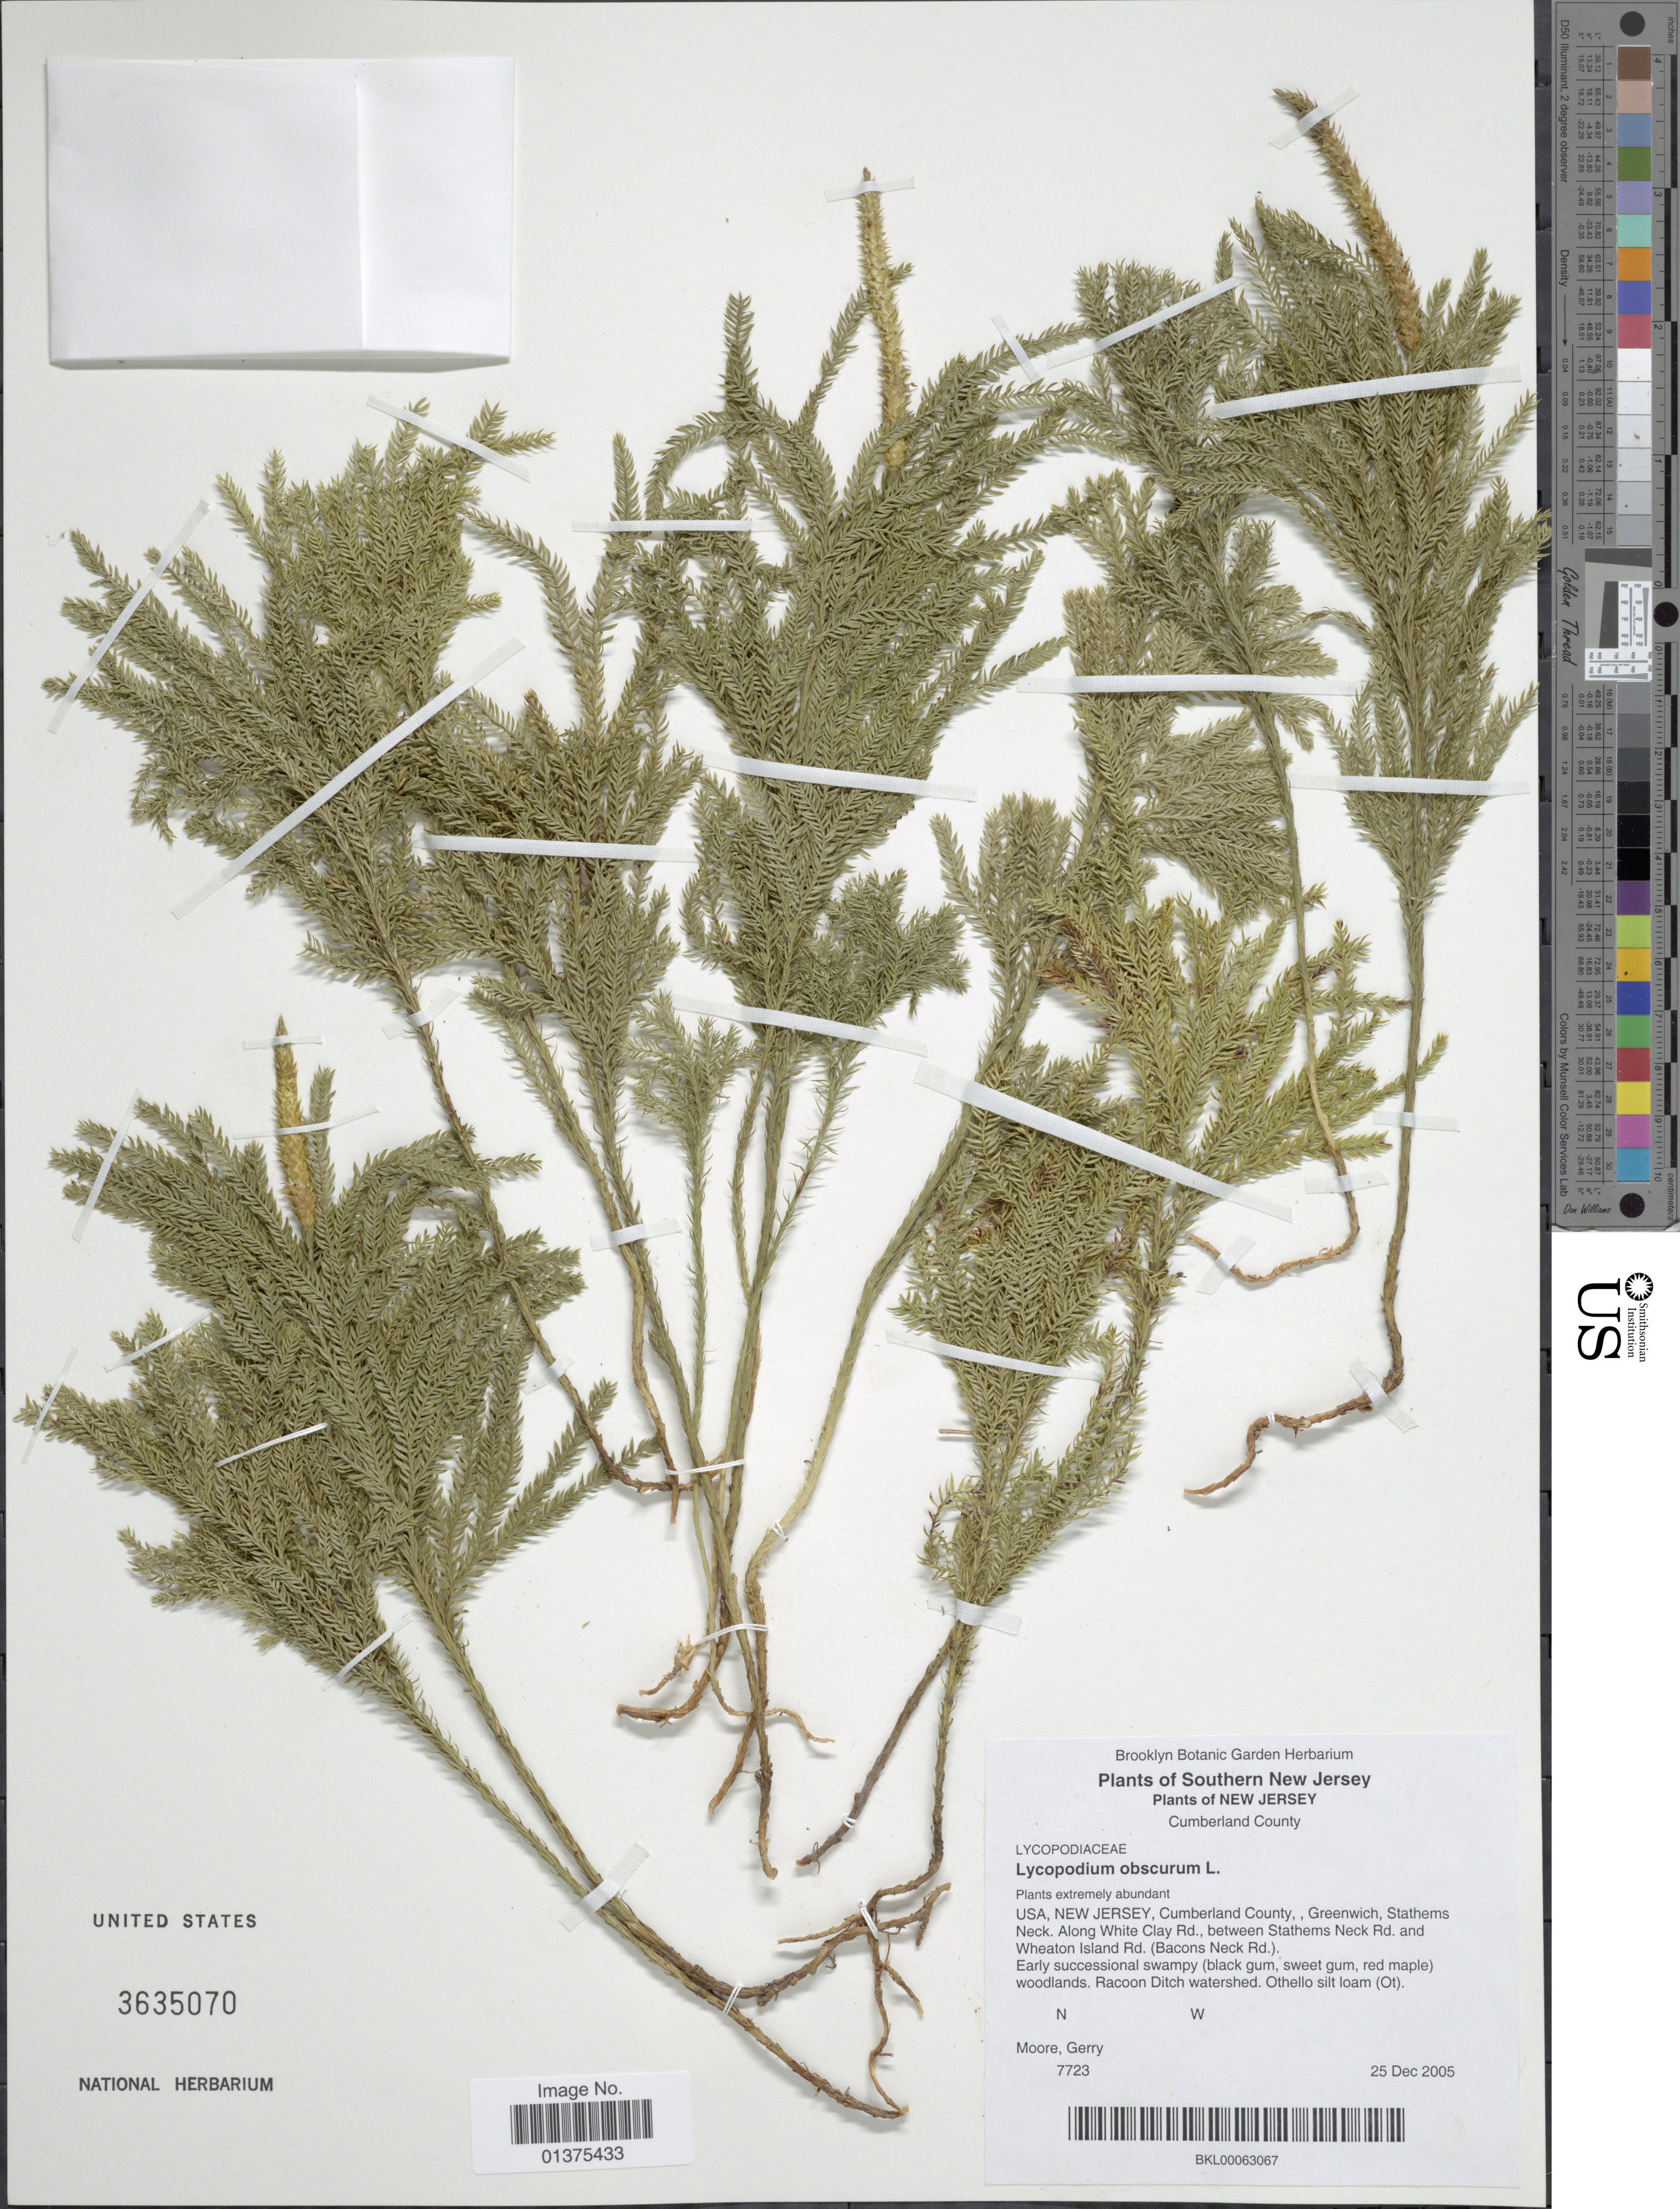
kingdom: Plantae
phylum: Tracheophyta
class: Lycopodiopsida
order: Lycopodiales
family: Lycopodiaceae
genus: Dendrolycopodium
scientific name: Dendrolycopodium obscurum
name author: (L.) A. Haines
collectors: G. Moore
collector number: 7723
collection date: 2005-12-25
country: United States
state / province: New Jersey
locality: Cumberland County, Greenwich, Stathems Neck, along White Clay Rd., between Stathems Neck Rd. and Wheaton Island Rd. (Bacons Neck Rd.)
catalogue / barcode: US 3635070